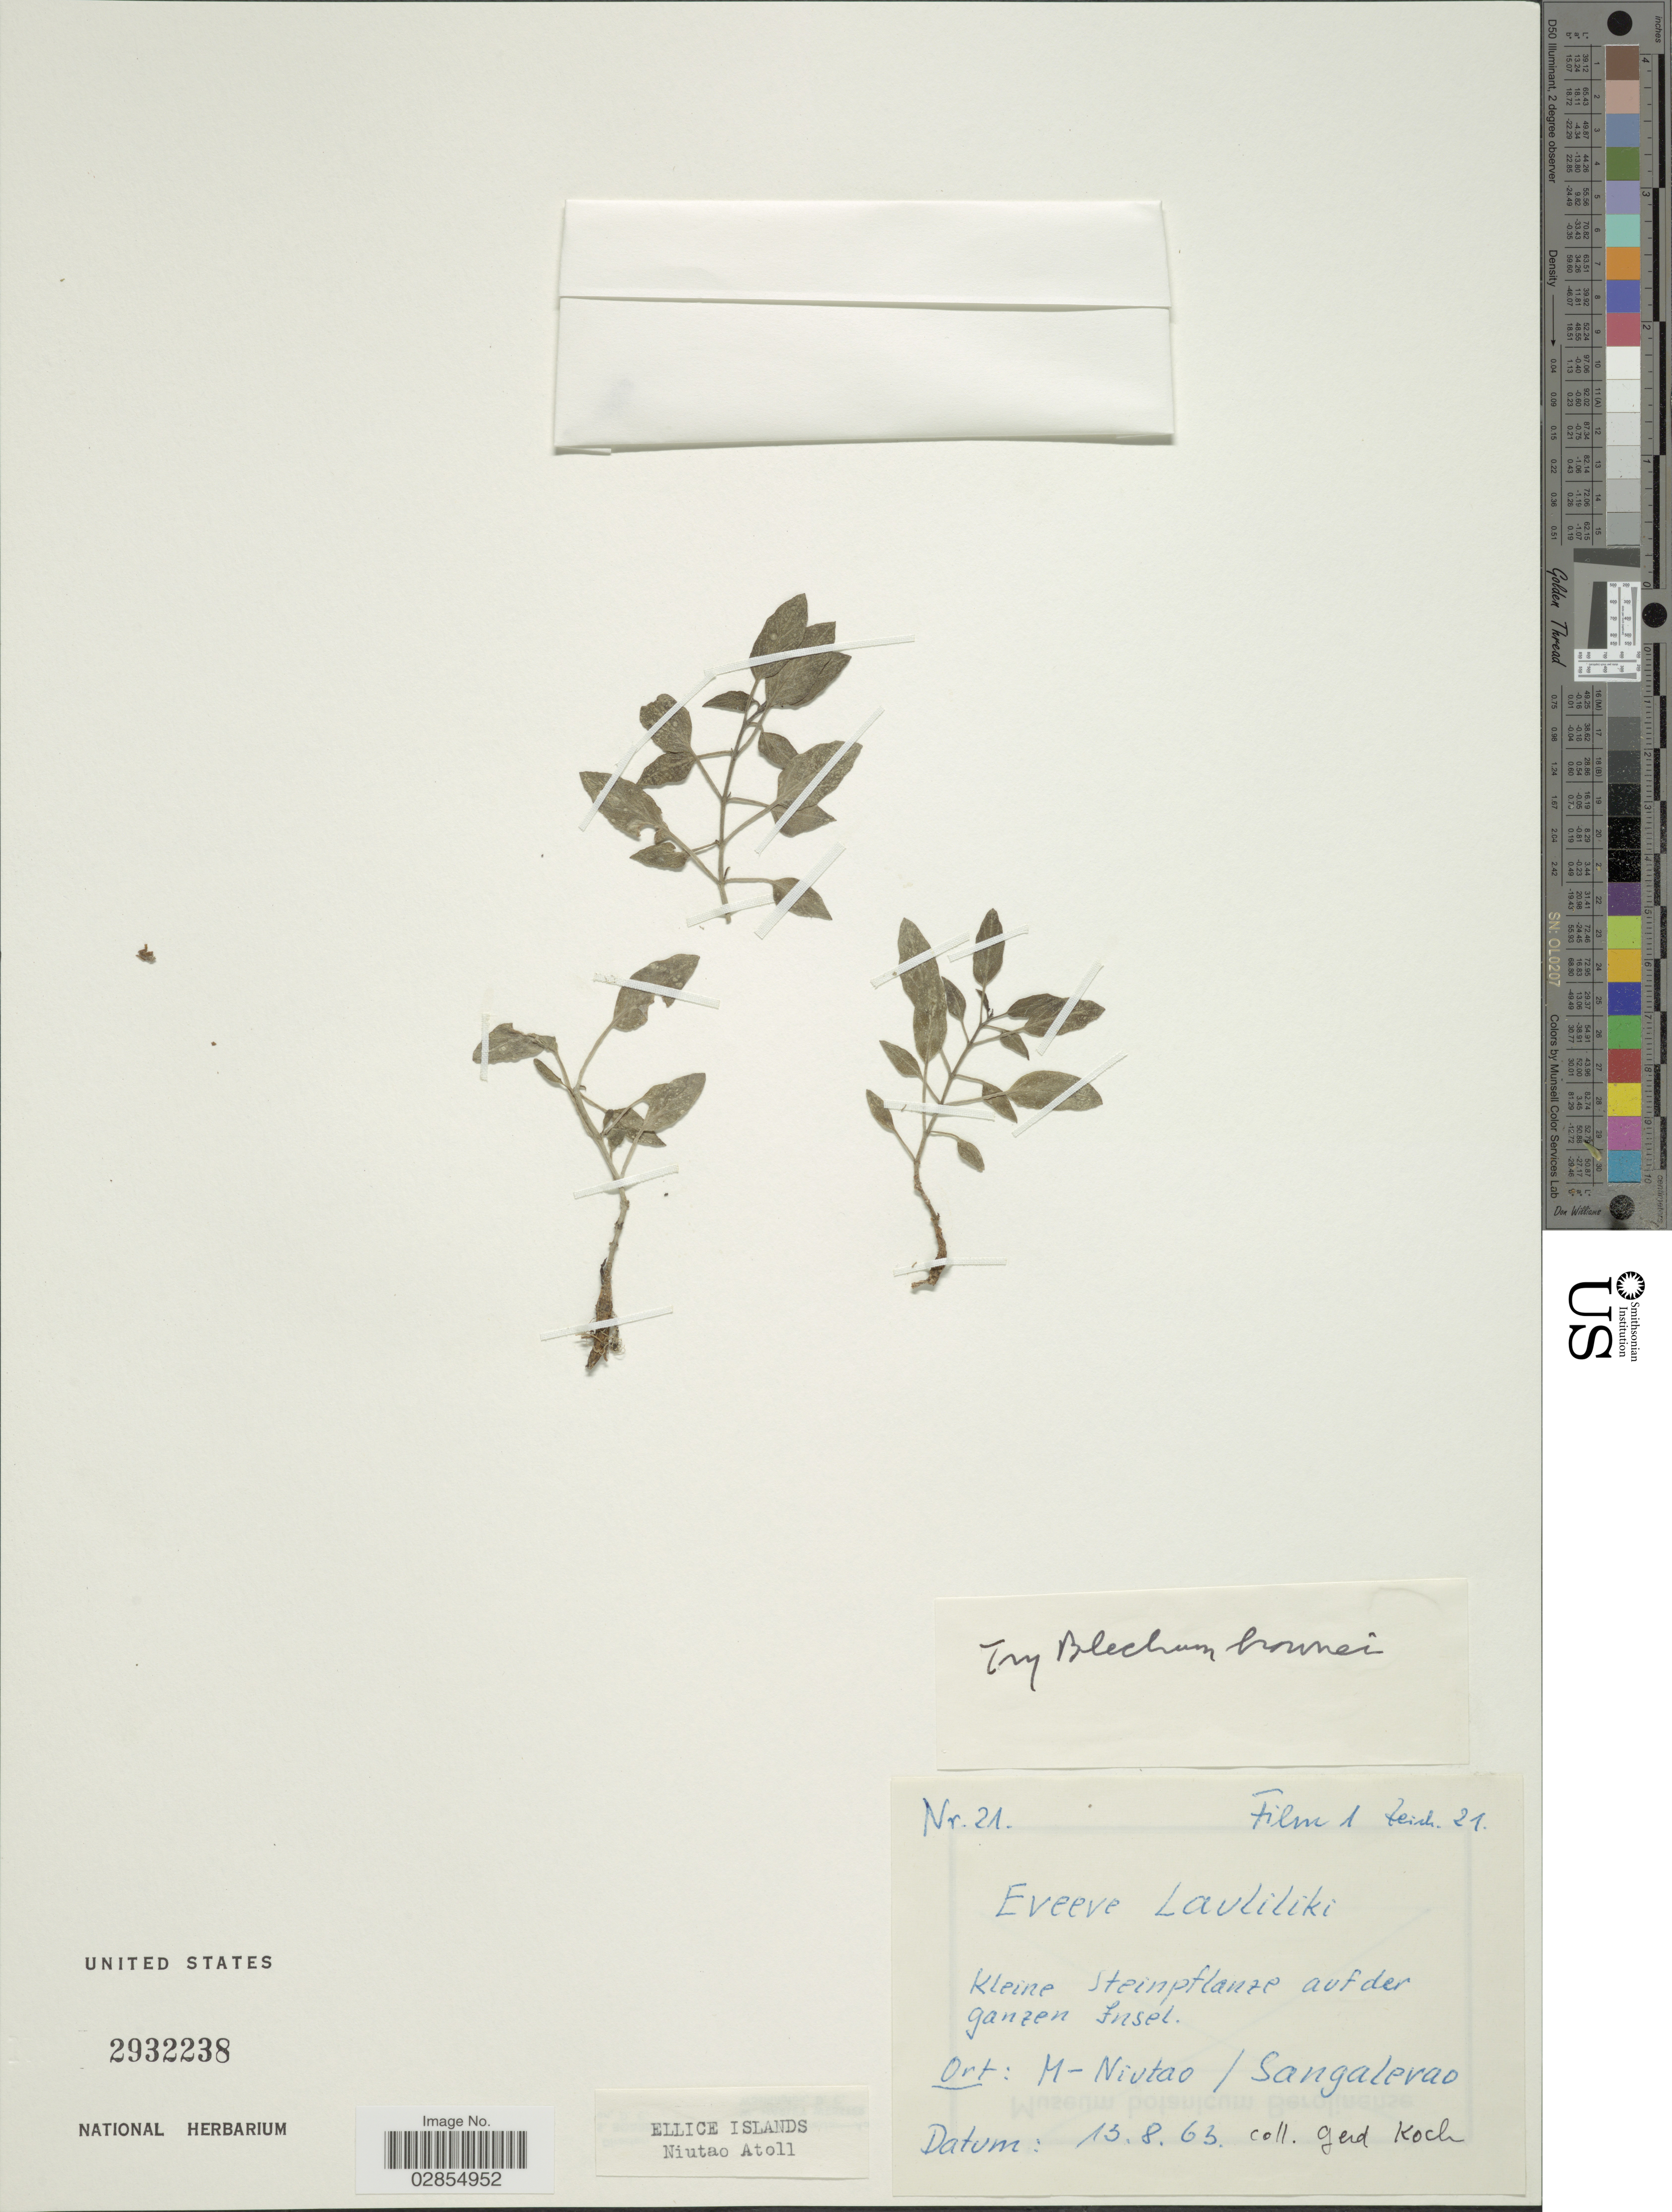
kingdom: Plantae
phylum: Tracheophyta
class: Magnoliopsida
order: Lamiales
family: Acanthaceae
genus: Blechum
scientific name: Blechum pyramidatum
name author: (Lam.) Urb.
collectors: G. Koch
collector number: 21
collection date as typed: Transcribed d/m/y: 13/8/63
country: Tuvalu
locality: Ellice Islands, Niutao Atoll.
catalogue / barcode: US 2932238